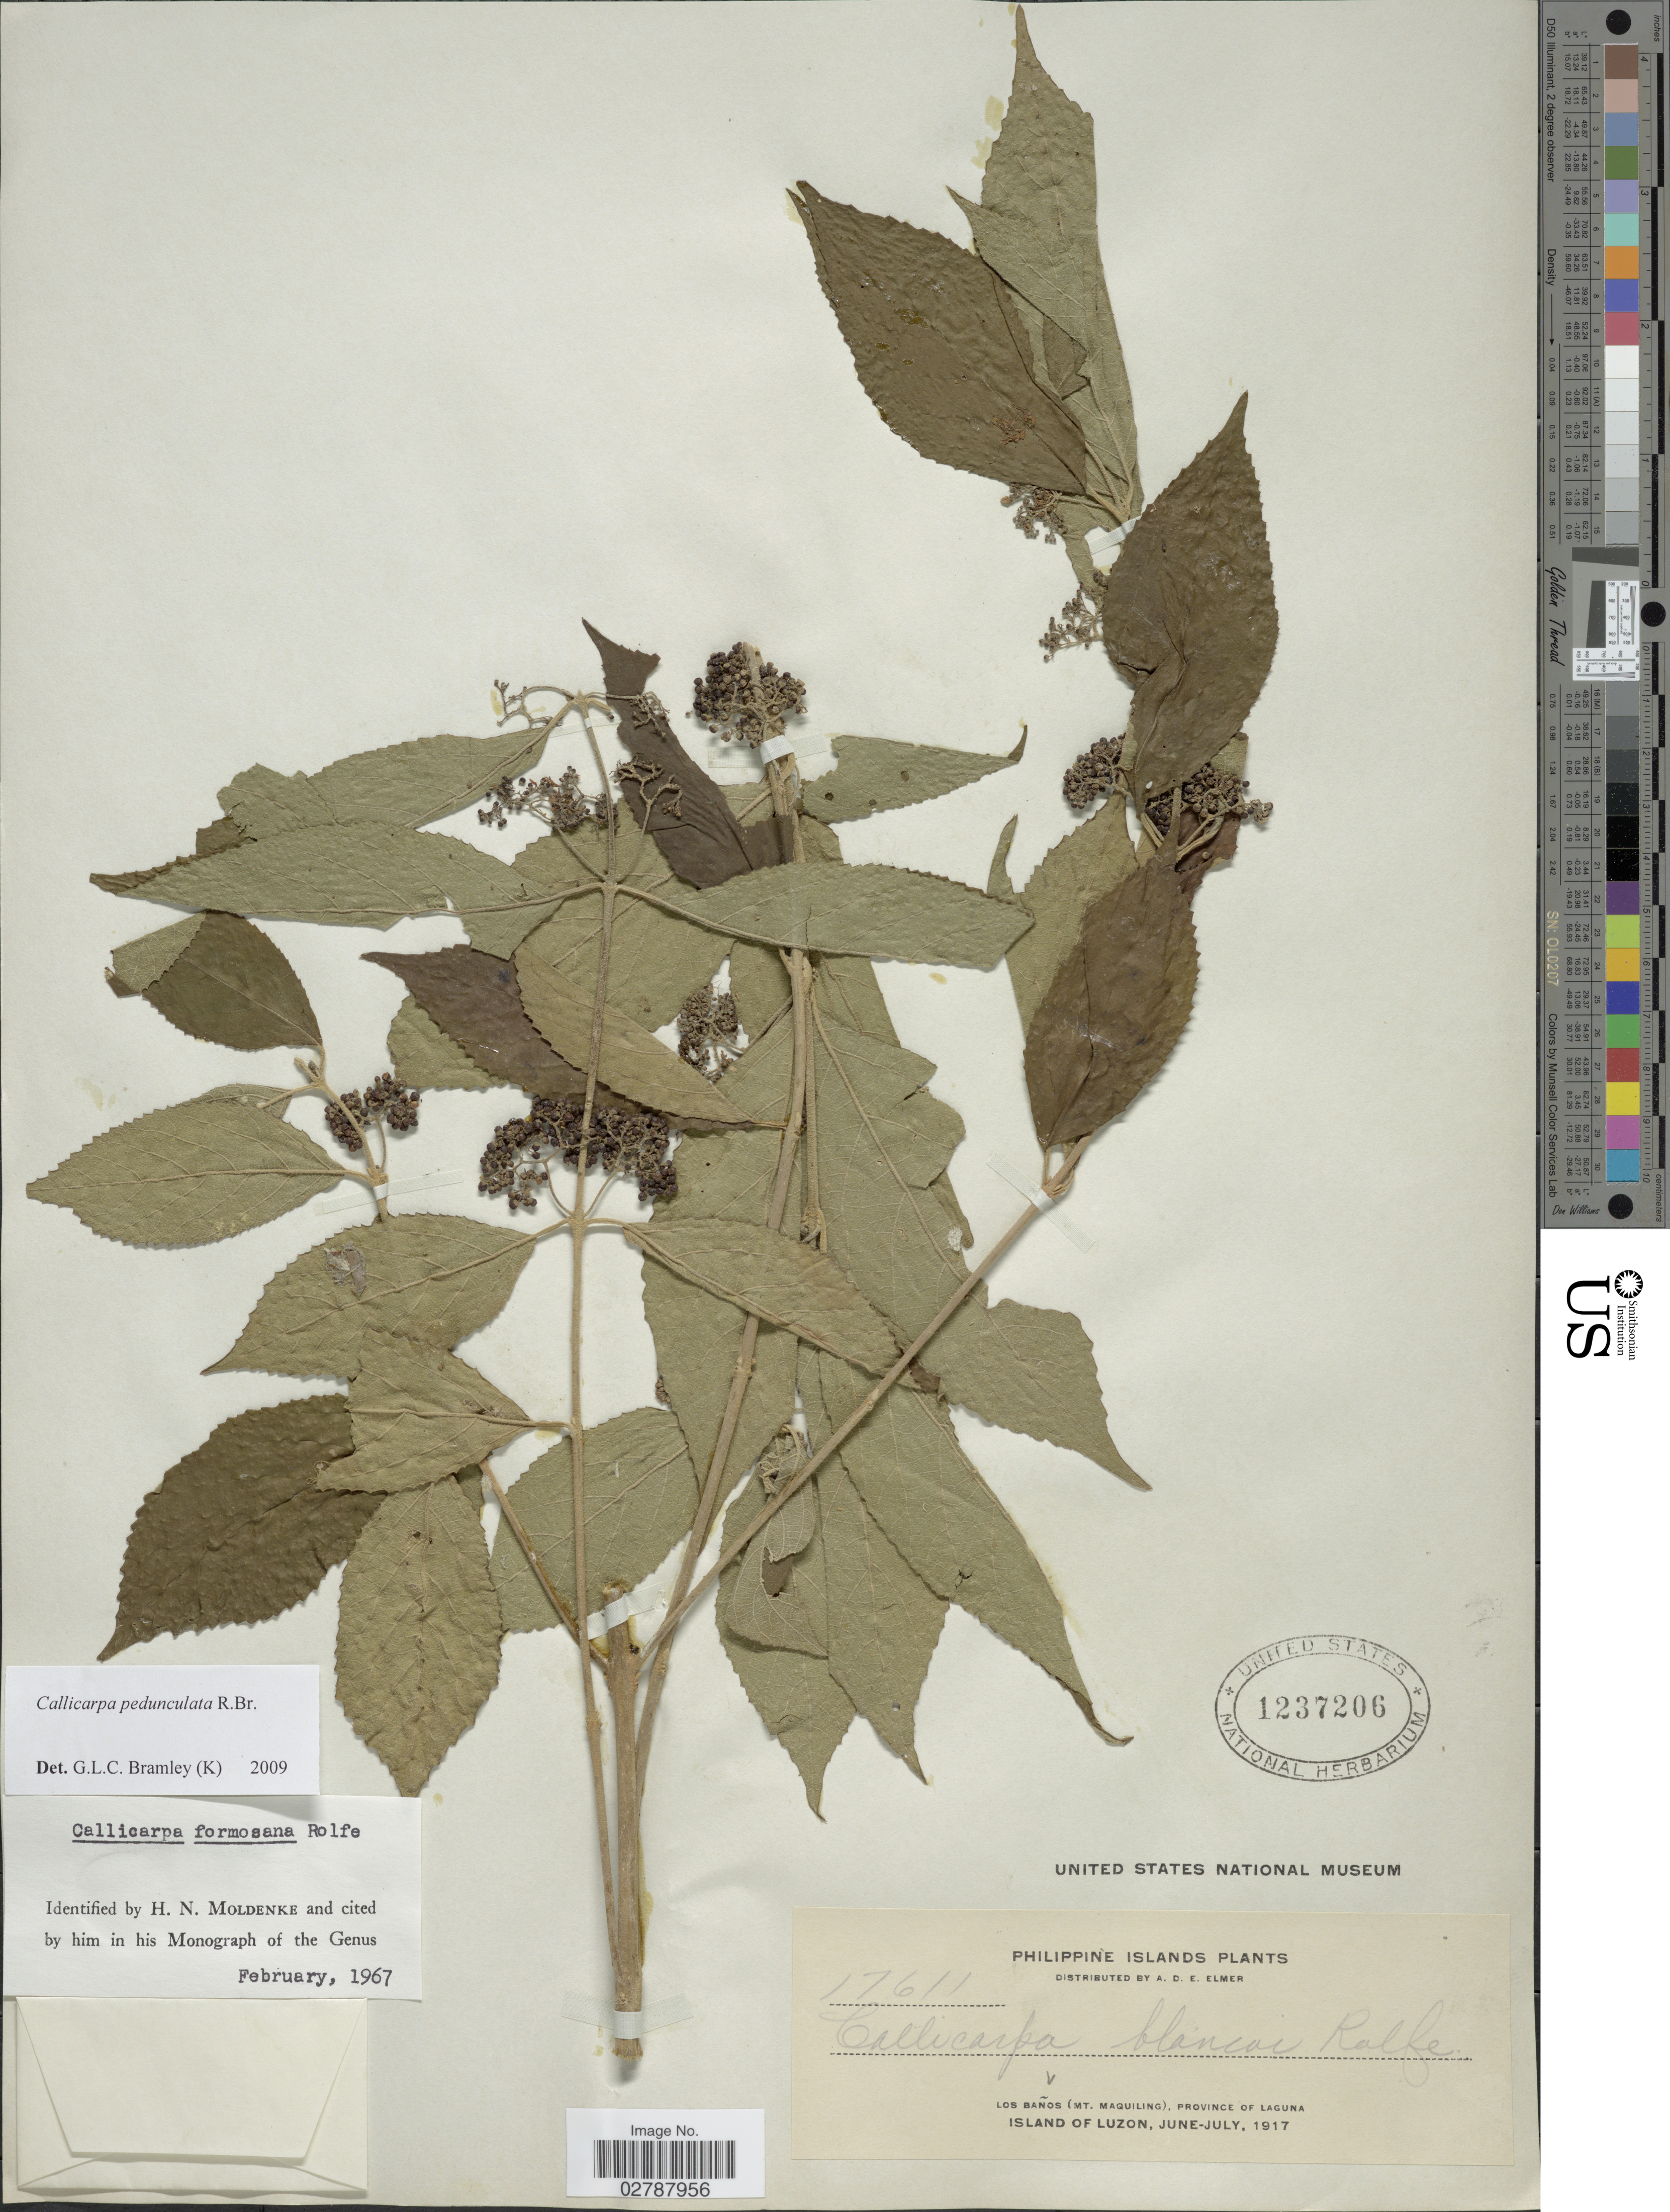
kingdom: Plantae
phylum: Tracheophyta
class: Magnoliopsida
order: Lamiales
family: Lamiaceae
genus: Callicarpa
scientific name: Callicarpa pedunculata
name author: R. Br.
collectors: A. D. E. Elmer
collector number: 17611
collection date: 1917-06/1917-07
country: Philippines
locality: Philippine Islands. Los Baños (Mt. Maquiling), Province of Laguna. Island of Luzon.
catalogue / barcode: US 1237206